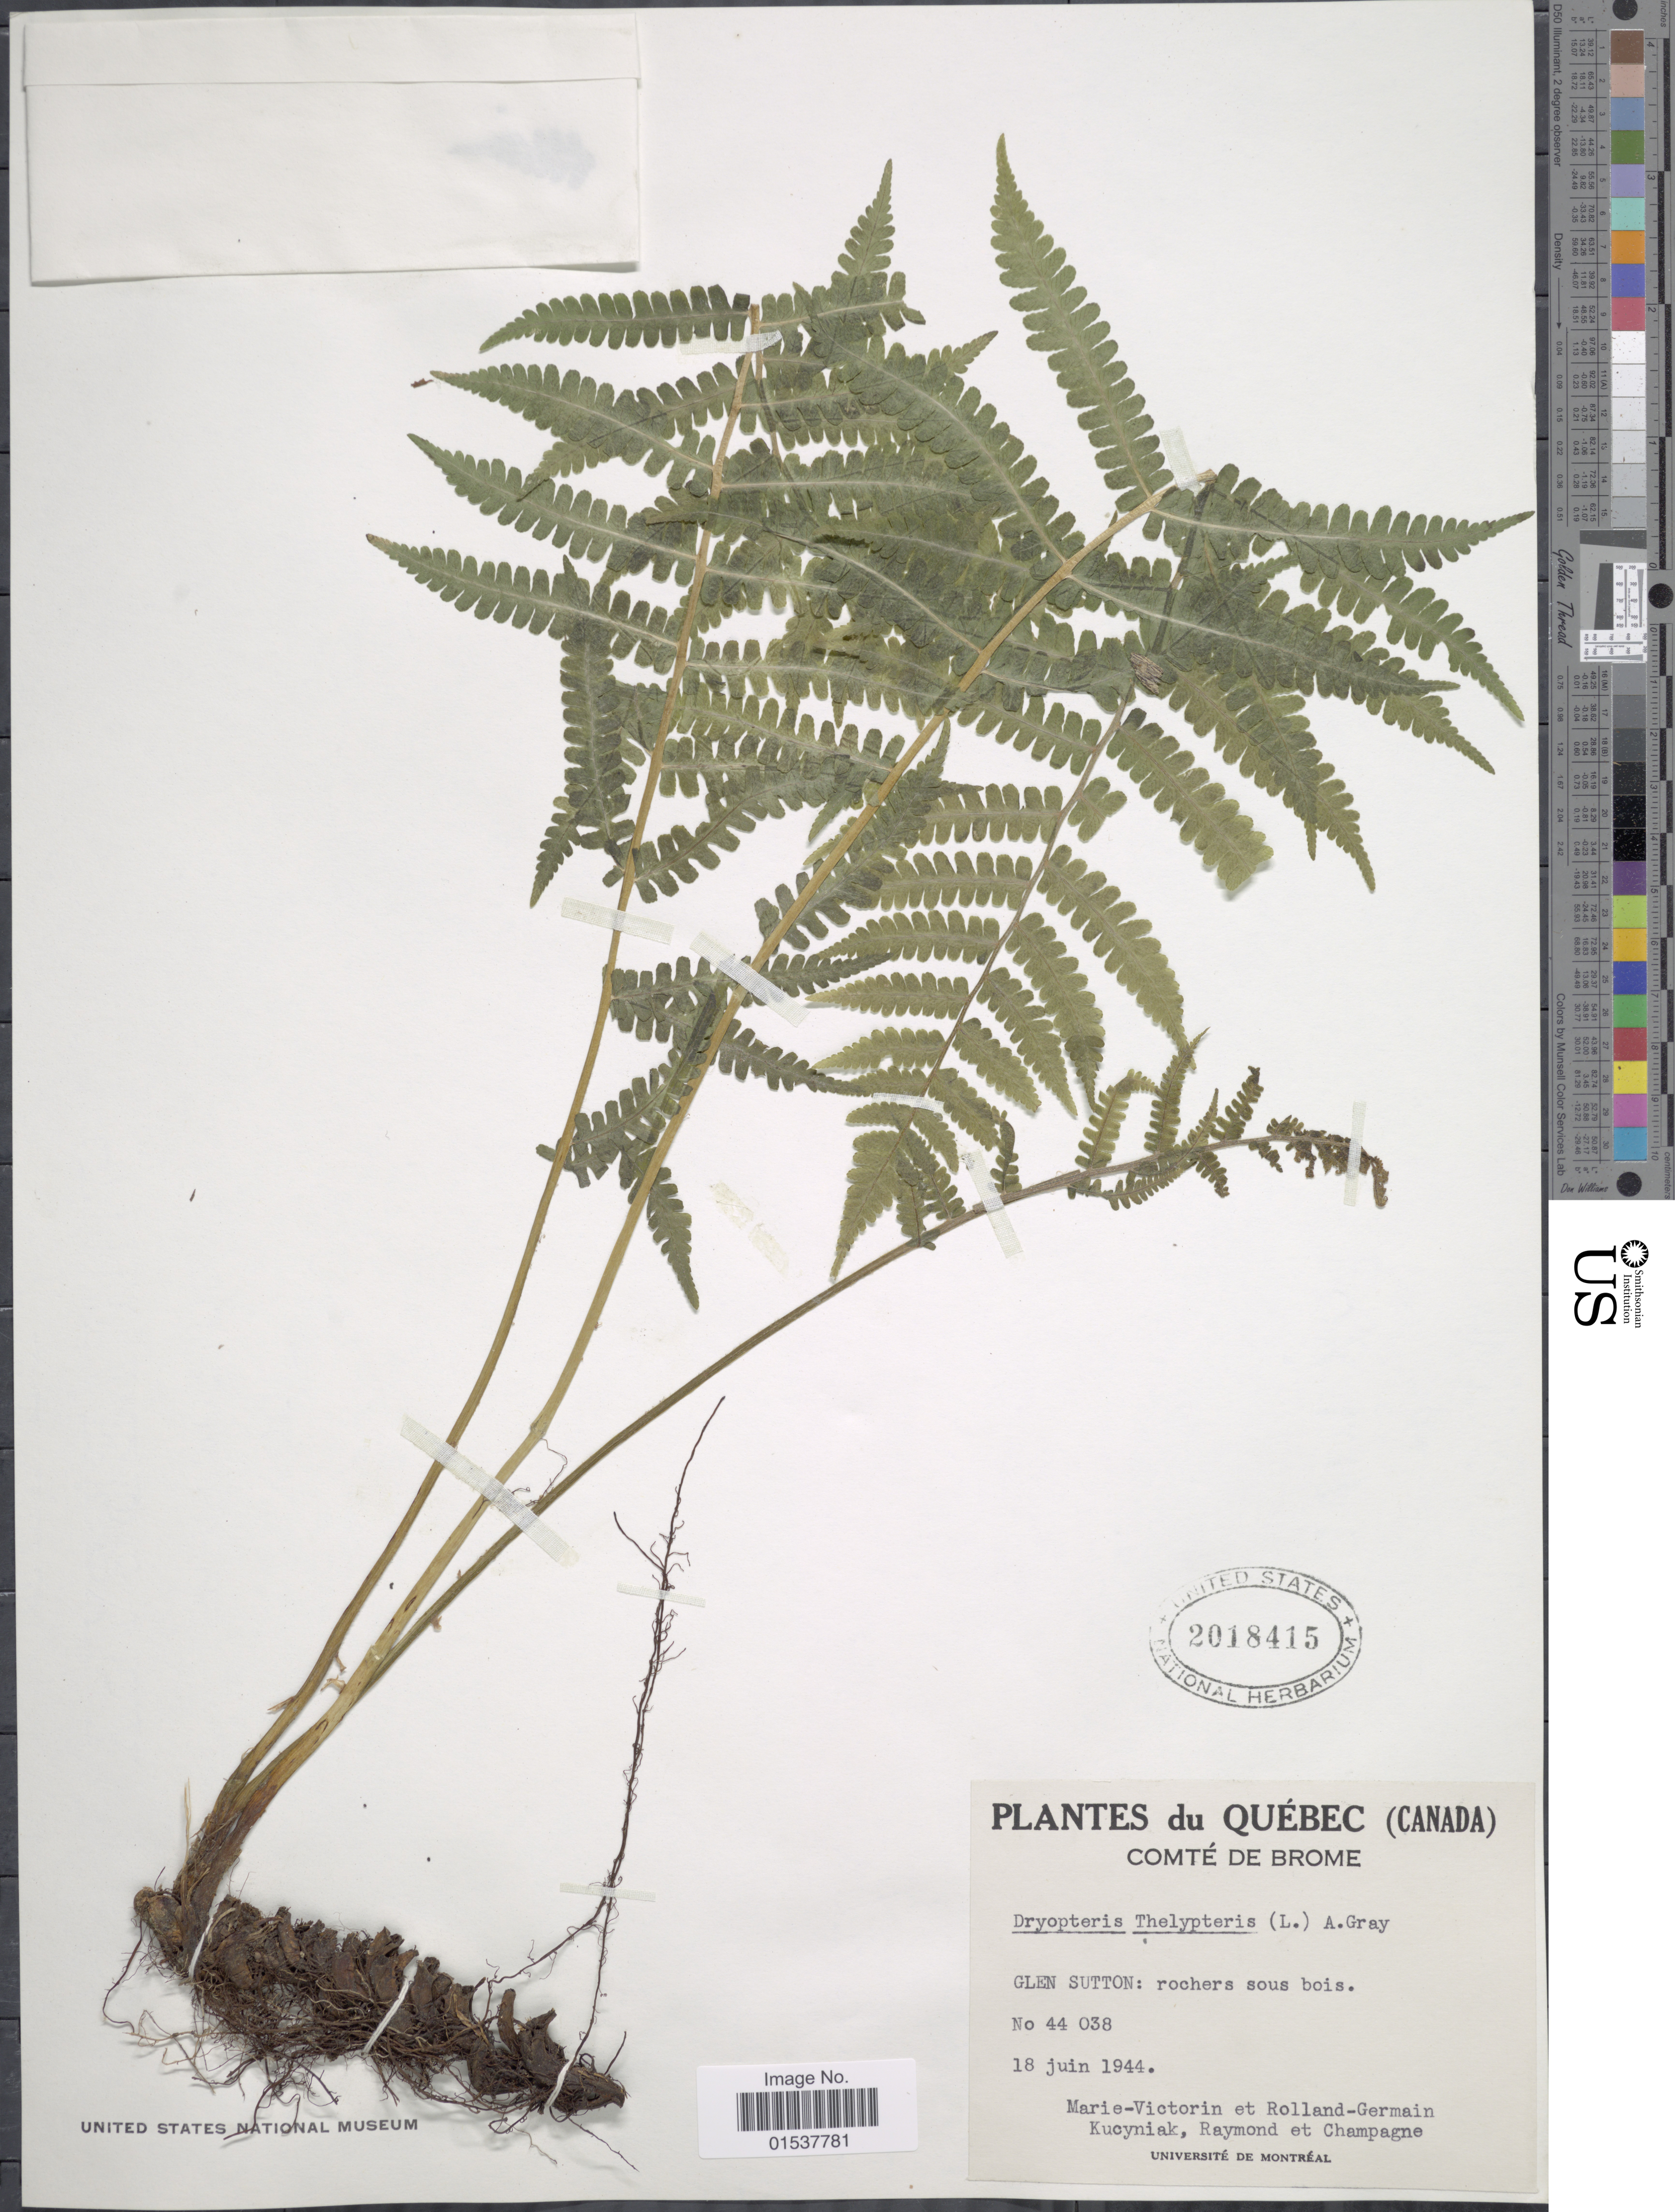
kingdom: Plantae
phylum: Tracheophyta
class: Polypodiopsida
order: Polypodiales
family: Thelypteridaceae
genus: Parathelypteris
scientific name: Parathelypteris simulata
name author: (Davenp.) Holttum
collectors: -. Marie-Victorin, Rolland-Germain, Kucyniak, -. Raymond & Champagne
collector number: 44038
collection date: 1944-06-18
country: Canada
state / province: Quebec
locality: Comte de Brome, Glen Sutton: rochers sous bois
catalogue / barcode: US 2018415